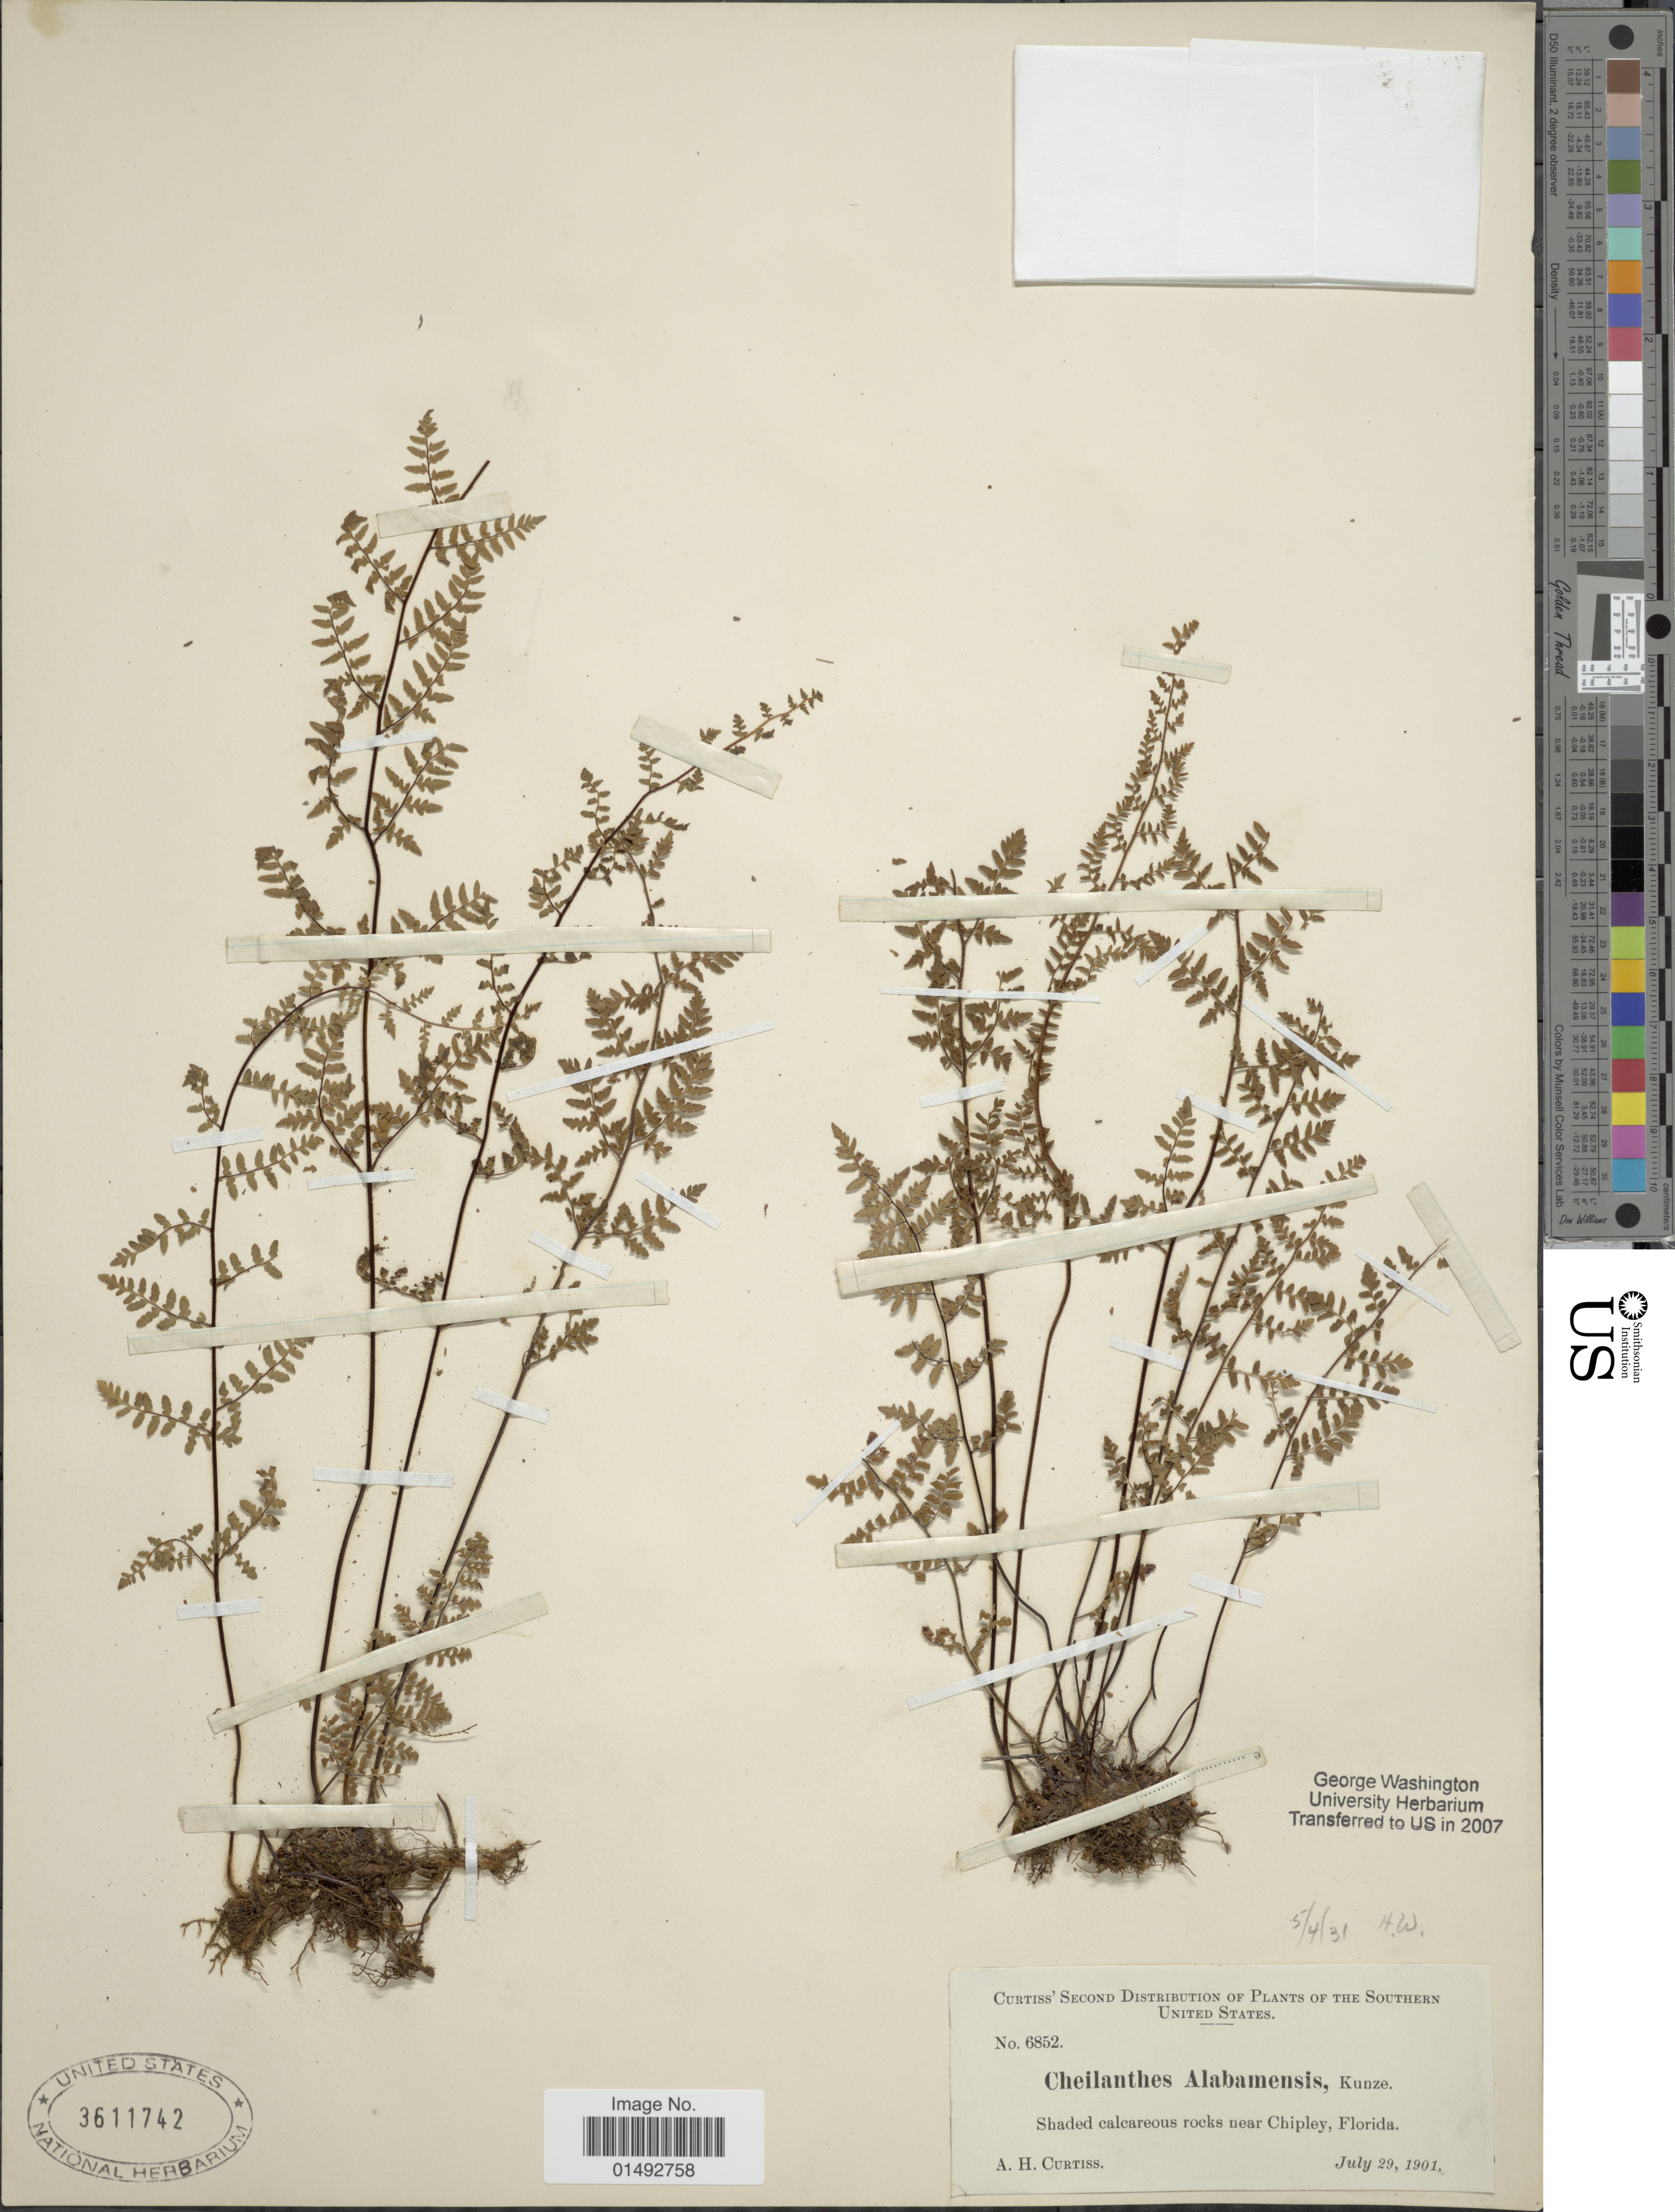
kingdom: Plantae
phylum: Tracheophyta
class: Polypodiopsida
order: Polypodiales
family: Pteridaceae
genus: Myriopteris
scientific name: Myriopteris alabamensis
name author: (Buckley) Grusz & Windham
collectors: A. H. Curtiss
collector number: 6852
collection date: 1901-07-29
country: United States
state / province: Florida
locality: The Southern United States, Shaded calcareous rocks near Chipley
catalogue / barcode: US 3611742